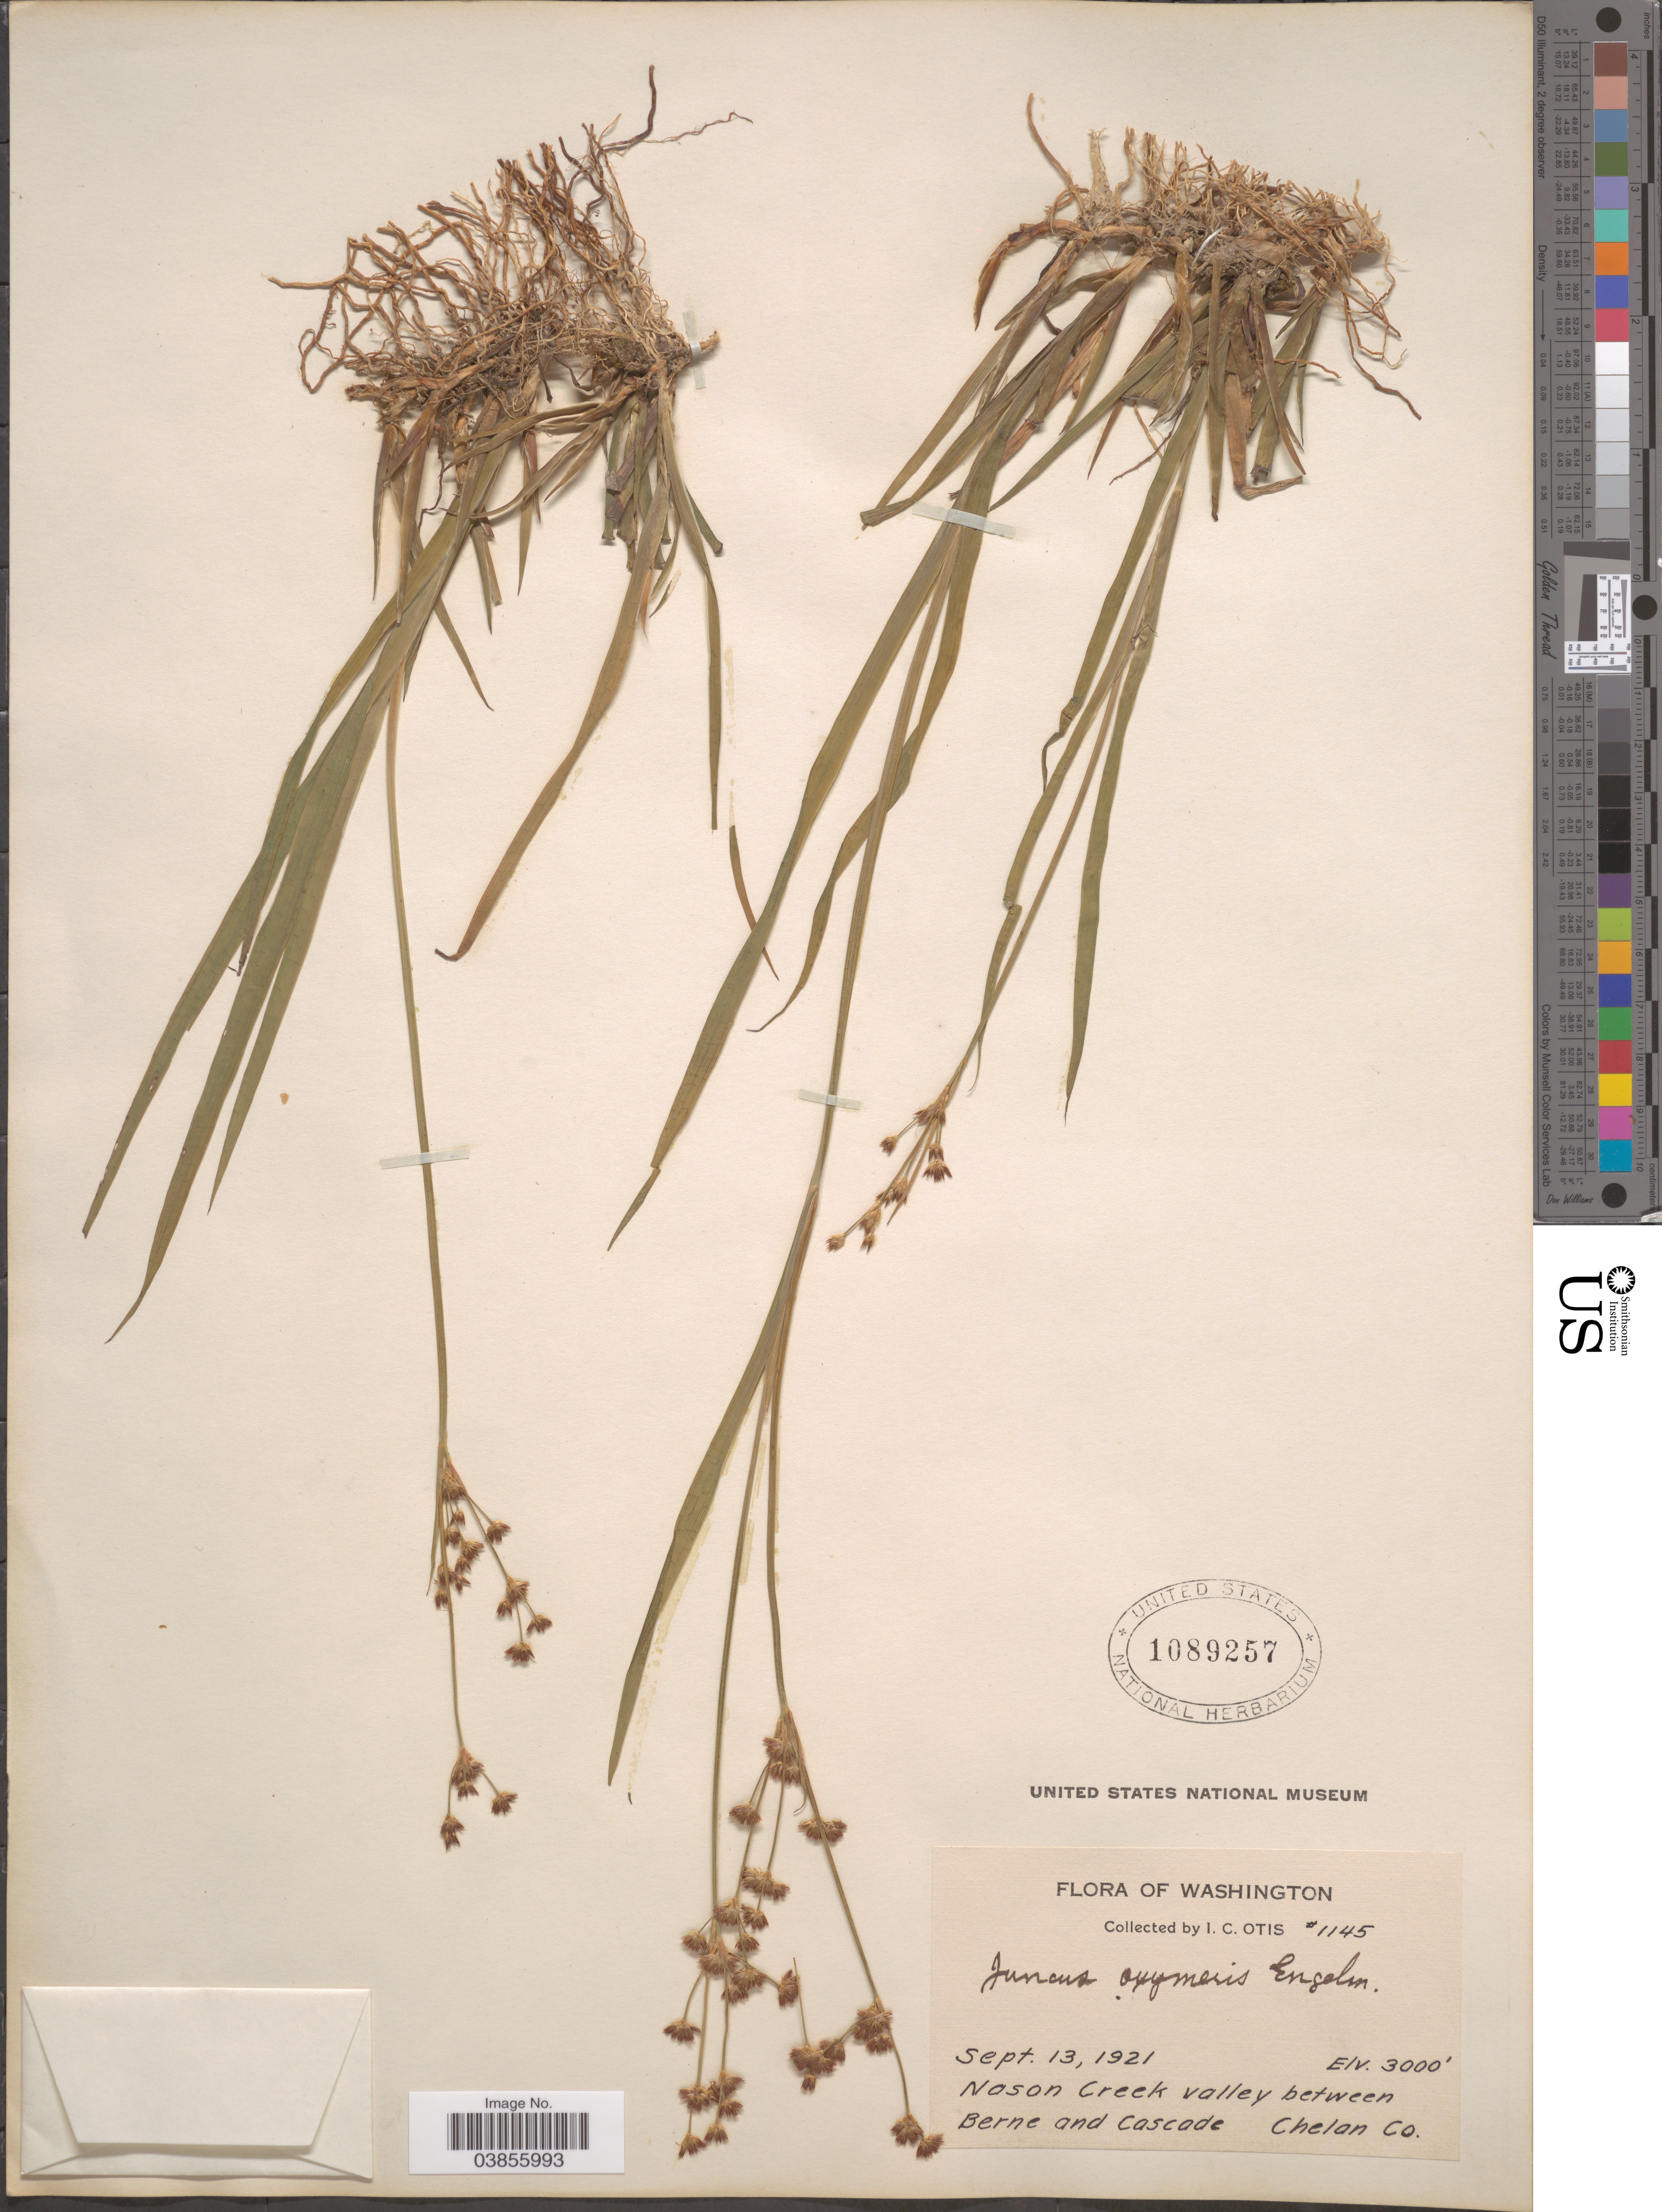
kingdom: Plantae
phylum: Tracheophyta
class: Liliopsida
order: Poales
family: Juncaceae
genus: Juncus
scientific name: Juncus oxymeris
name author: Engelm.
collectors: I. C. Otis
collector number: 1145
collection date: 1921-09-13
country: United States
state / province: Washington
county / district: Chelan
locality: Nason Creek valley between Berne and Cascade Chelan Co.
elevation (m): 914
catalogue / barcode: US 1089257